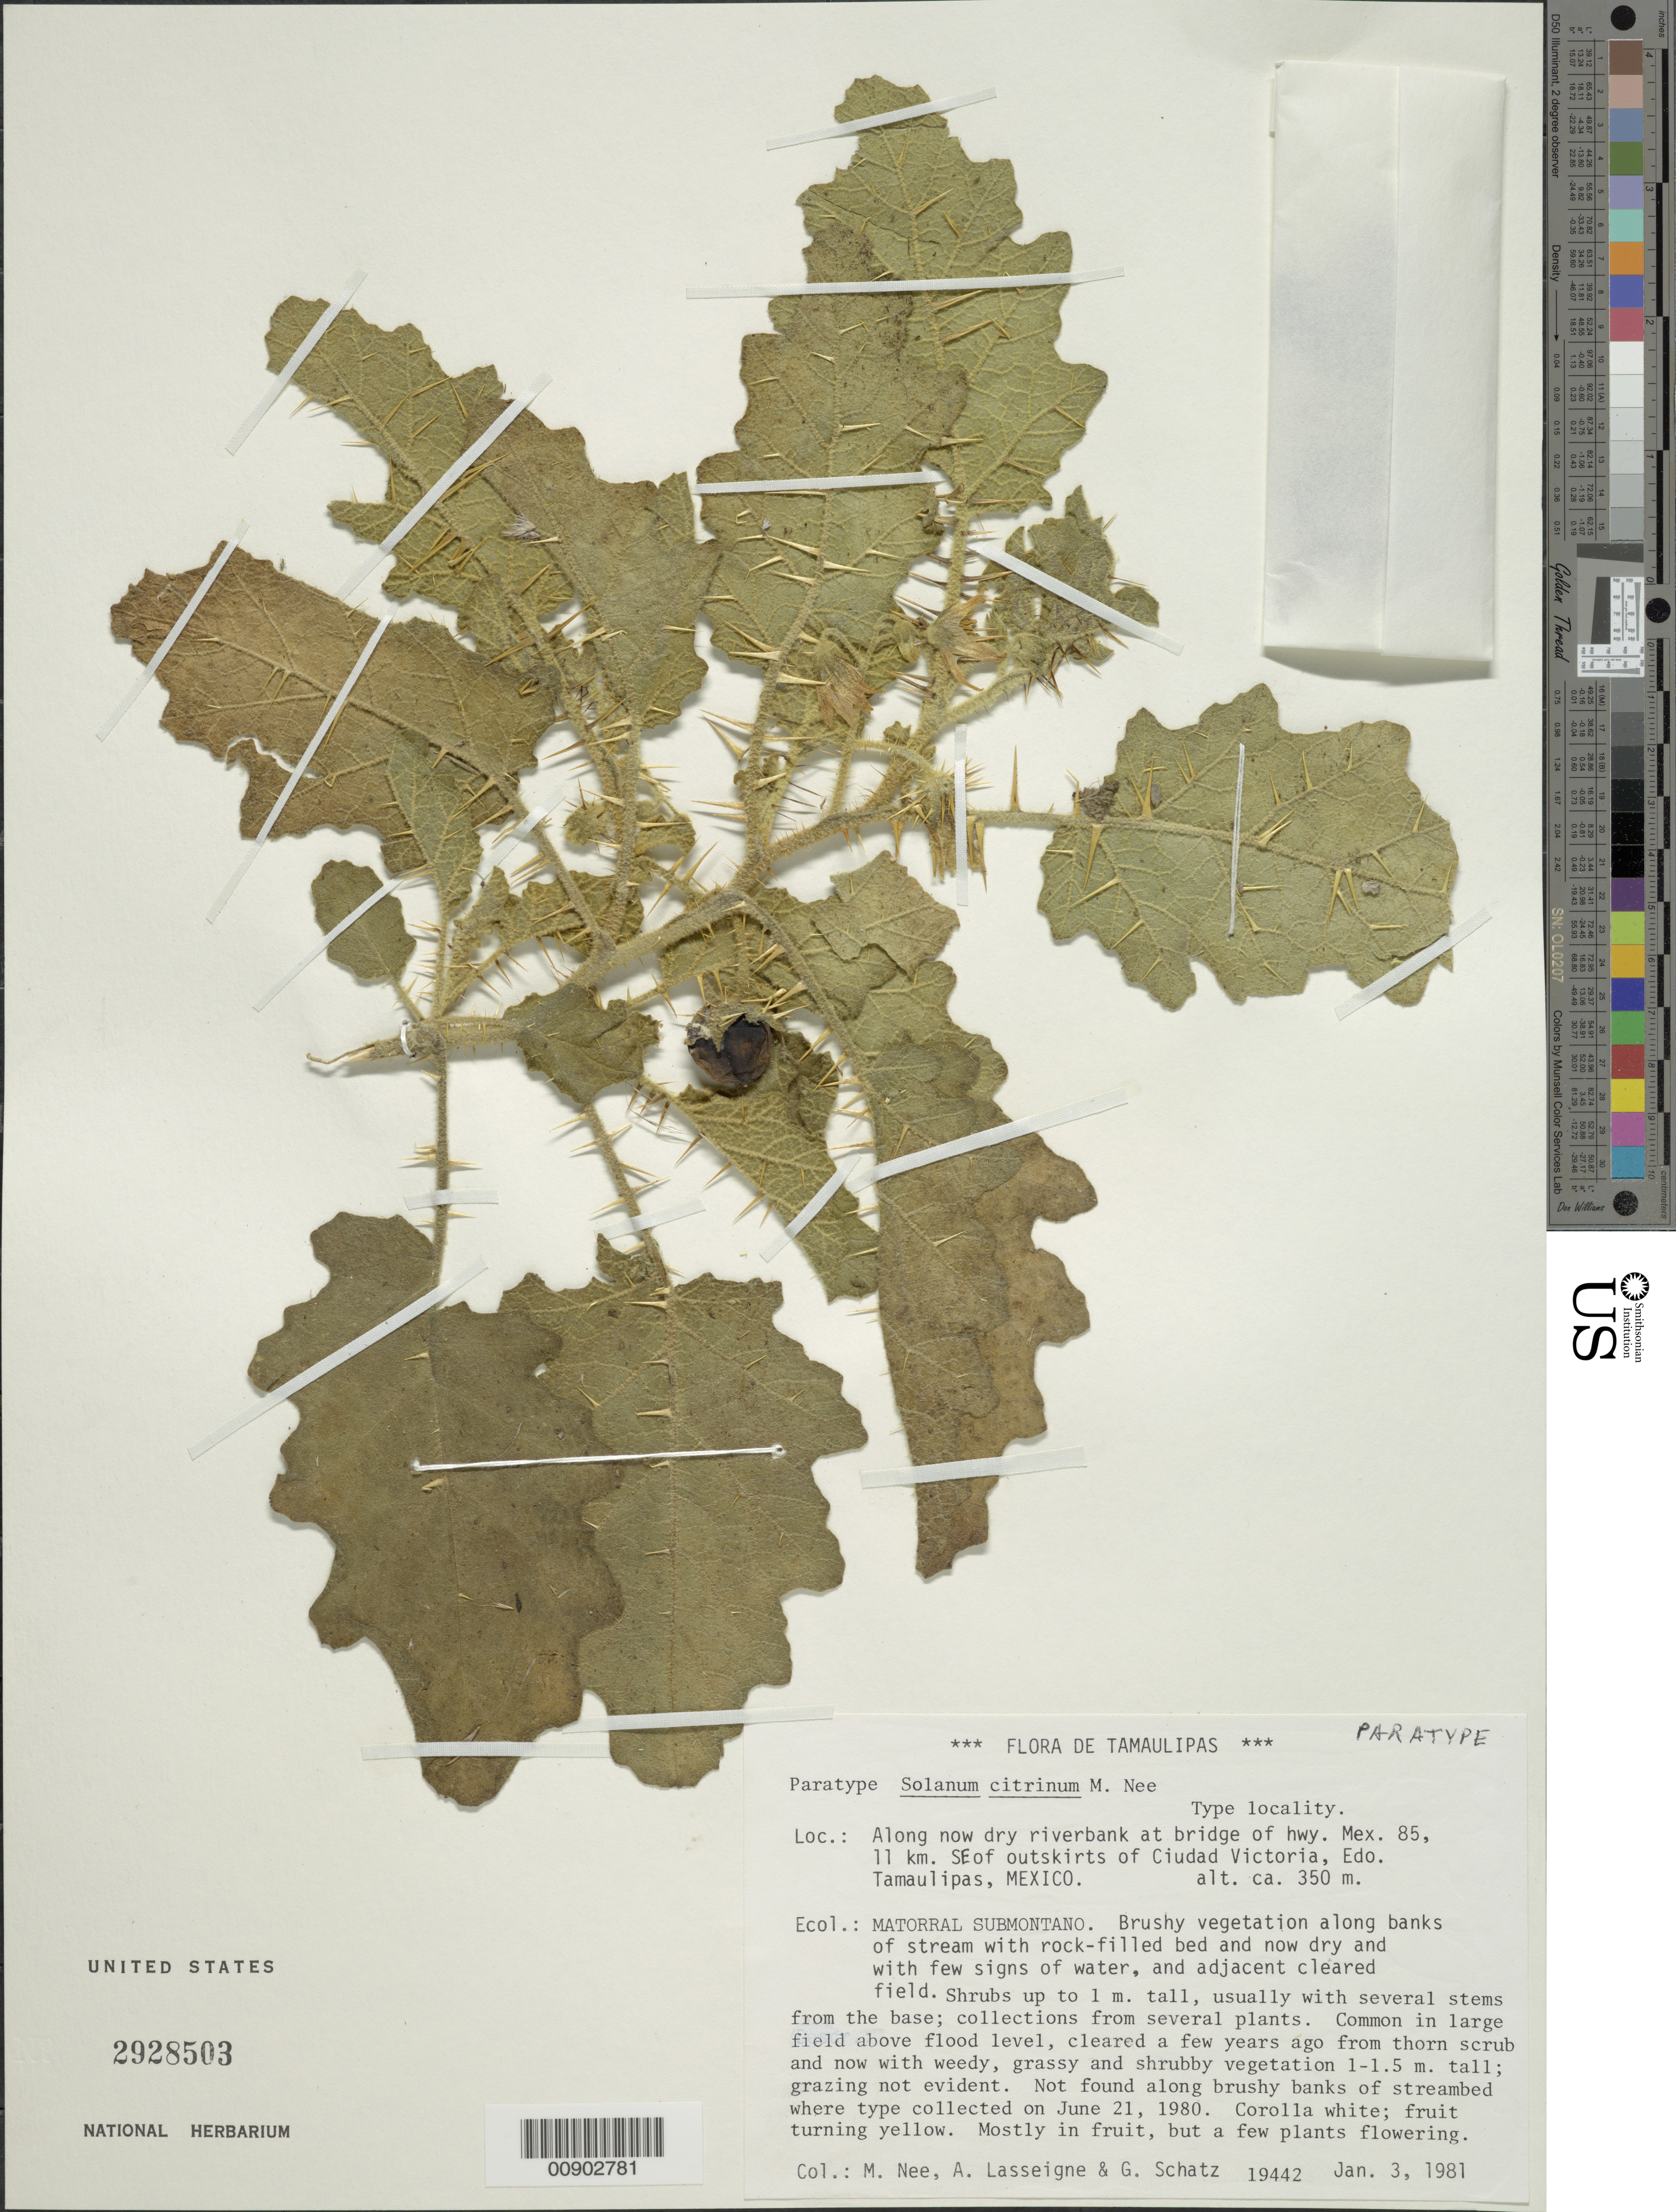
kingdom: Plantae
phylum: Tracheophyta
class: Magnoliopsida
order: Solanales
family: Solanaceae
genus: Solanum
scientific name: Solanum citrinum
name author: M. Nee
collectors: M. Nee, A. Lasseigne & G. Schatz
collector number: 19442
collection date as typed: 03 Jan 1981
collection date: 1981-01-03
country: Mexico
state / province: Tamaulipas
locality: Along now dry riverbank at bridge of hwy. Mex. 85, 11 km. SE of outskirts of Ciudad Victoria, Tamaulipas.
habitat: Matorral submontano. Brushy vegetation along banks of stream w/rock-filled bed and now dry and with few signs of water, and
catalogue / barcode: US 2928503